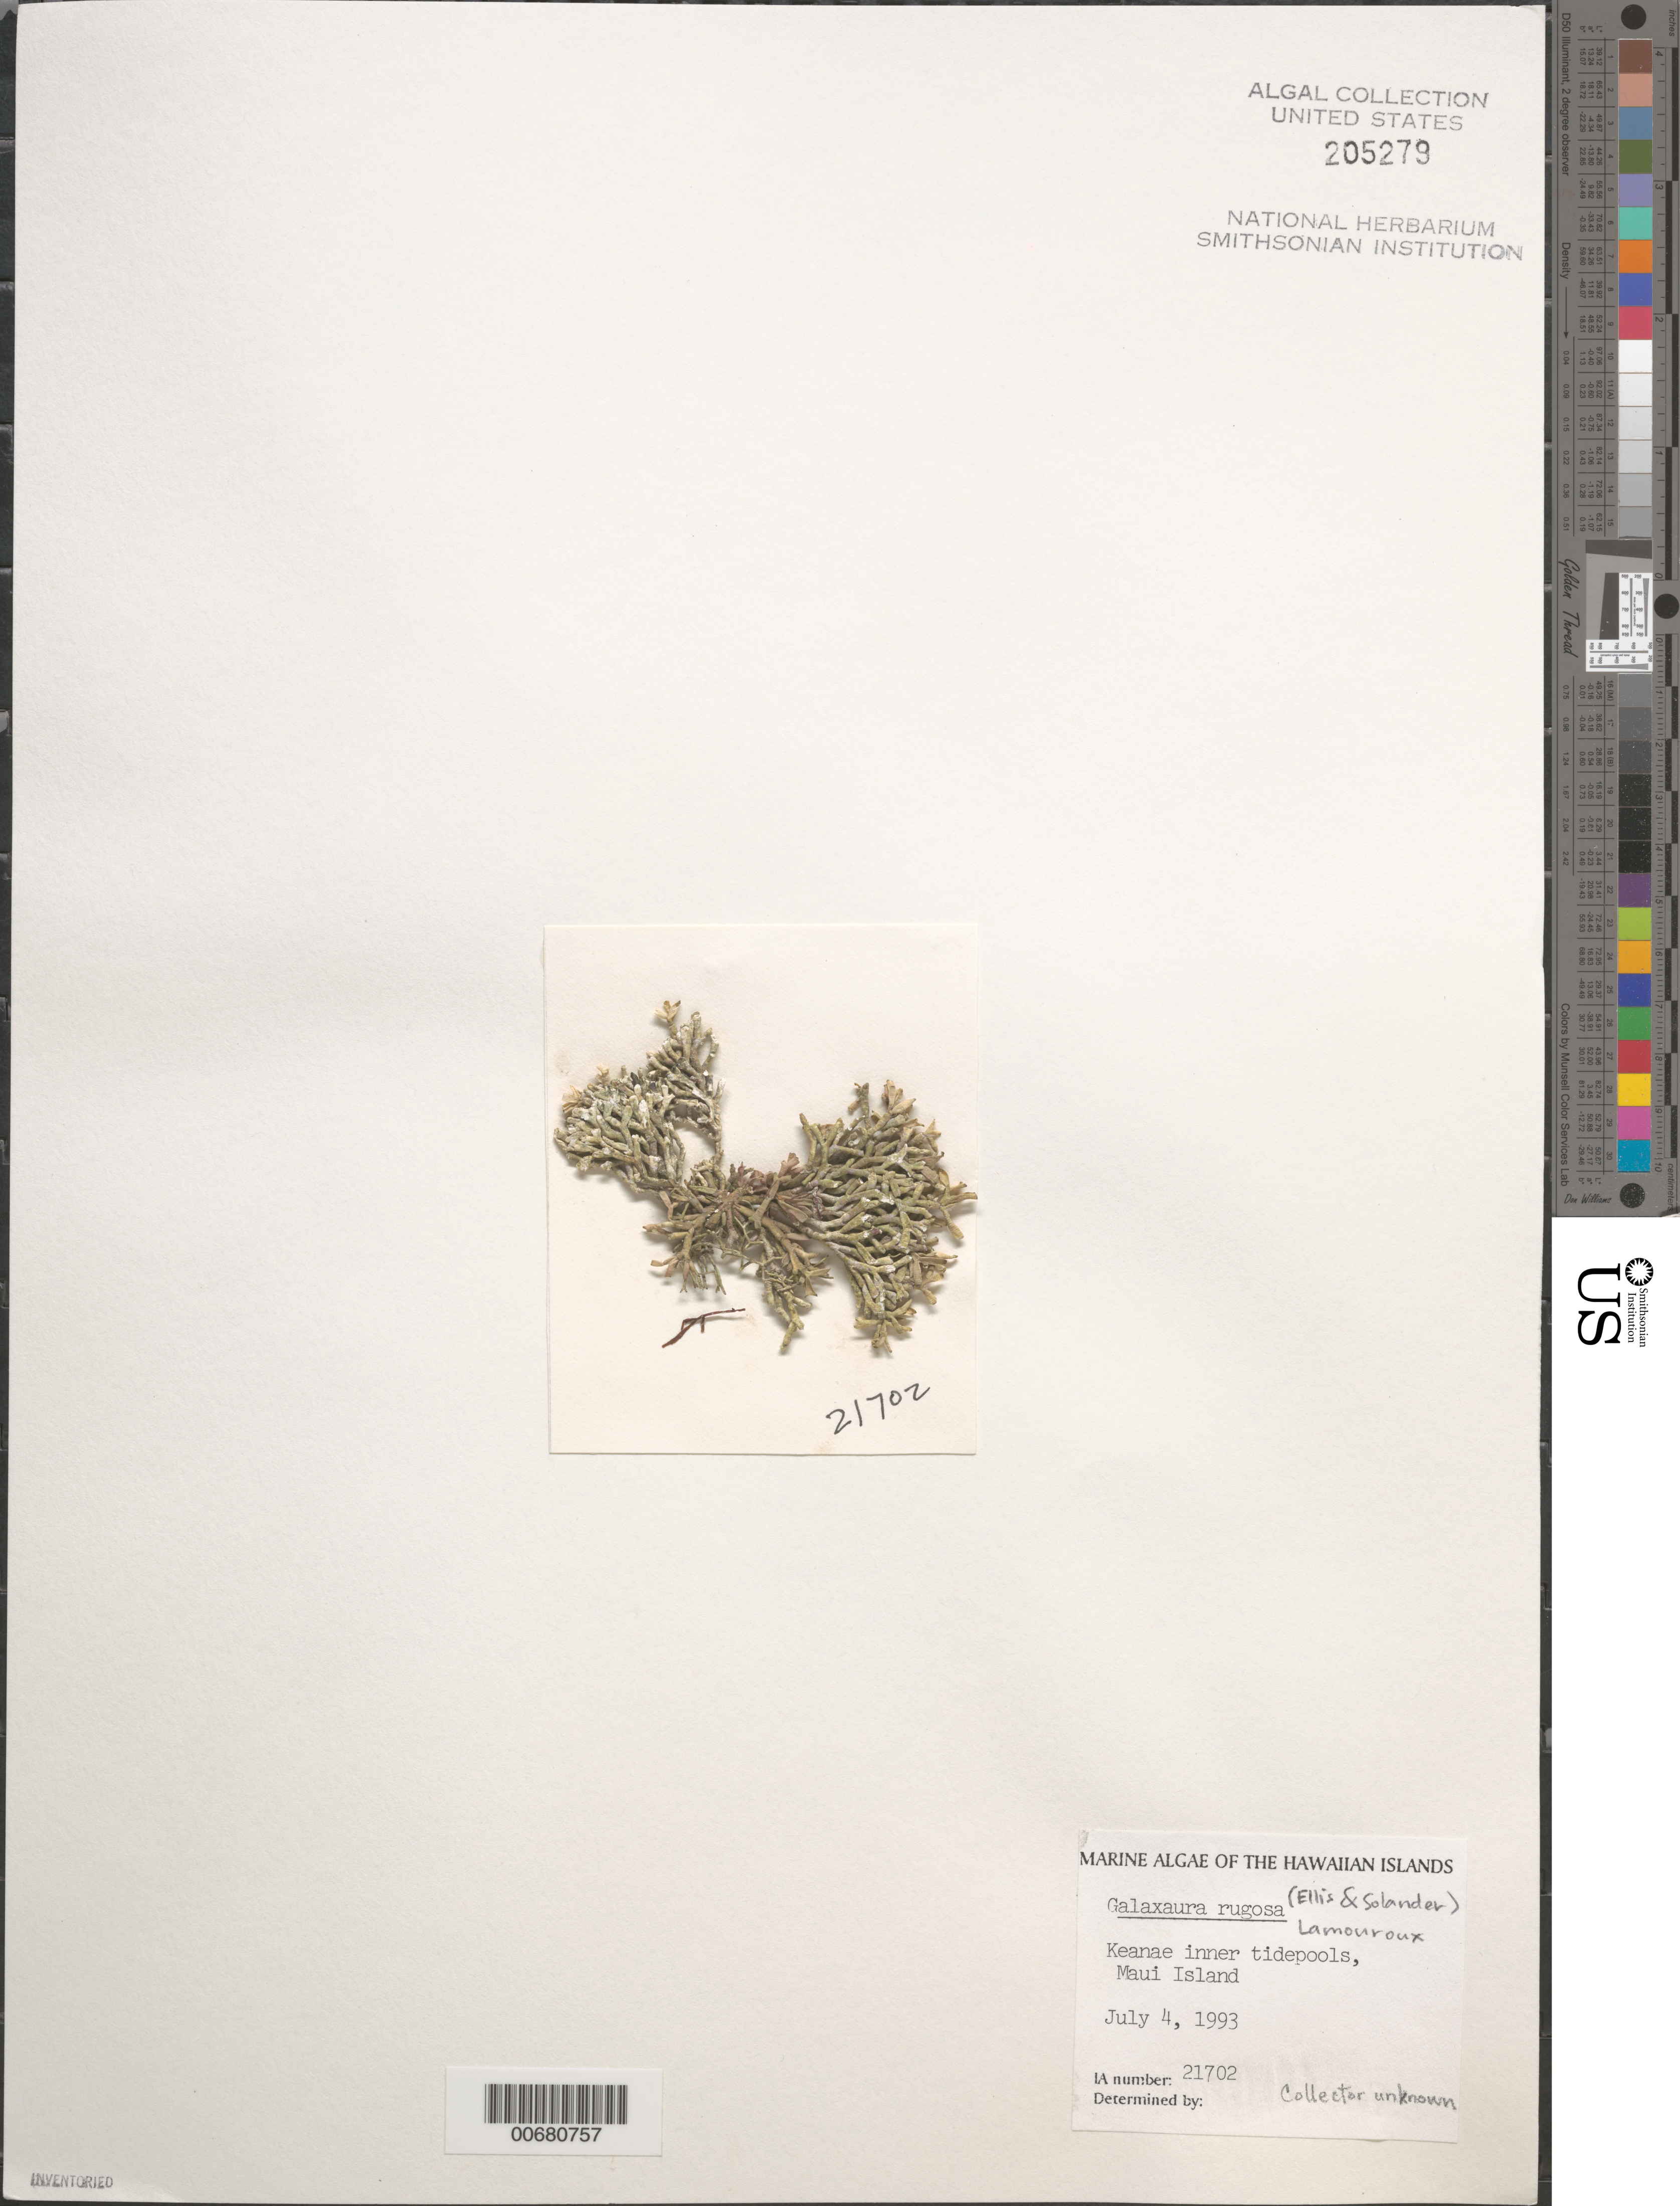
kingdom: Plantae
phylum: Rhodophyta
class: Florideophyceae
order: Nemaliales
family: Galaxauraceae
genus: Galaxaura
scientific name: Galaxaura rugosa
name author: (Ellis & Sol.) J.V.Lamouroux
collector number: IAA 21702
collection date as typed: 04 Jul 1993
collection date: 1993-07-04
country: United States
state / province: Hawaii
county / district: Maui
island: Maui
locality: Keanae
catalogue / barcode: US 205279